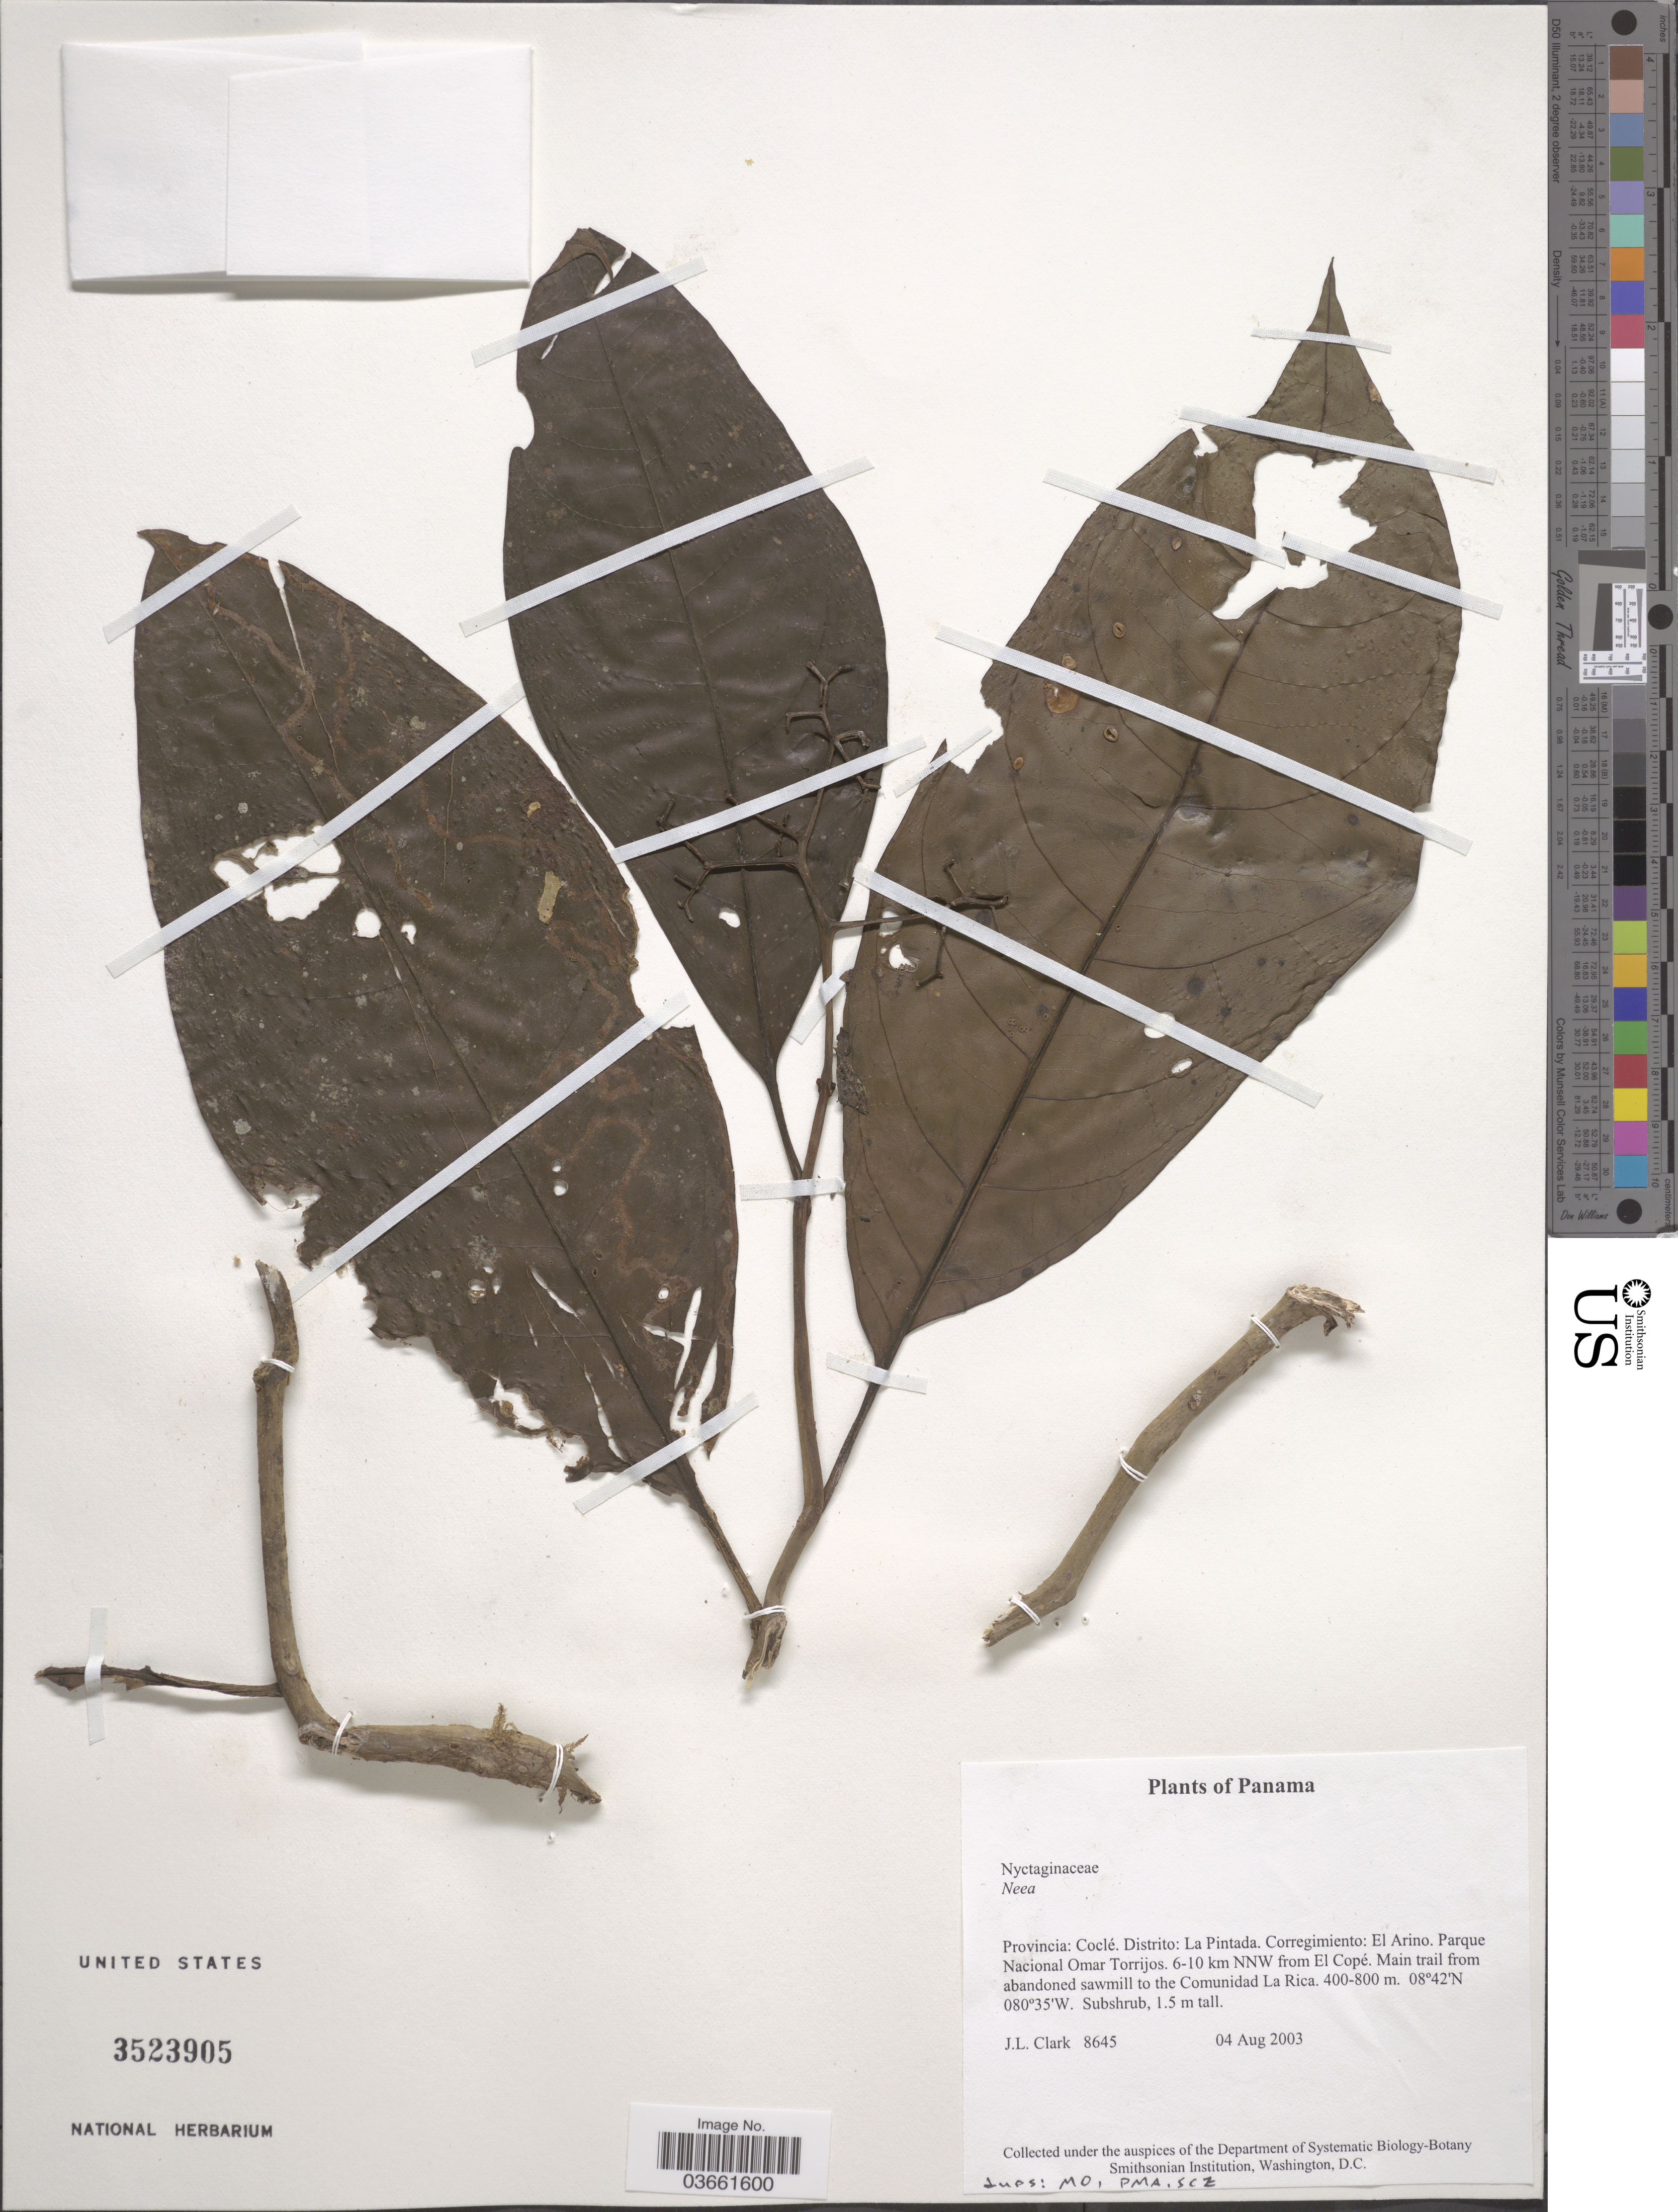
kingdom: Plantae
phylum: Tracheophyta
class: Magnoliopsida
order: Caryophyllales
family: Nyctaginaceae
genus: Neea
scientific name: Neea sp.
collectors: J. L. Clark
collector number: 8645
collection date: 2003-08-04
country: Panama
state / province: Coclé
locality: Distrito: La Pintada. Corregimiento: El Arino. Parque Nacional Omar Torrijos. 6-10 km NNW from El Copé. Main trail from abandoned sawmill to the Comunidad La Rica.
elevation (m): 400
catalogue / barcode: US 3523905